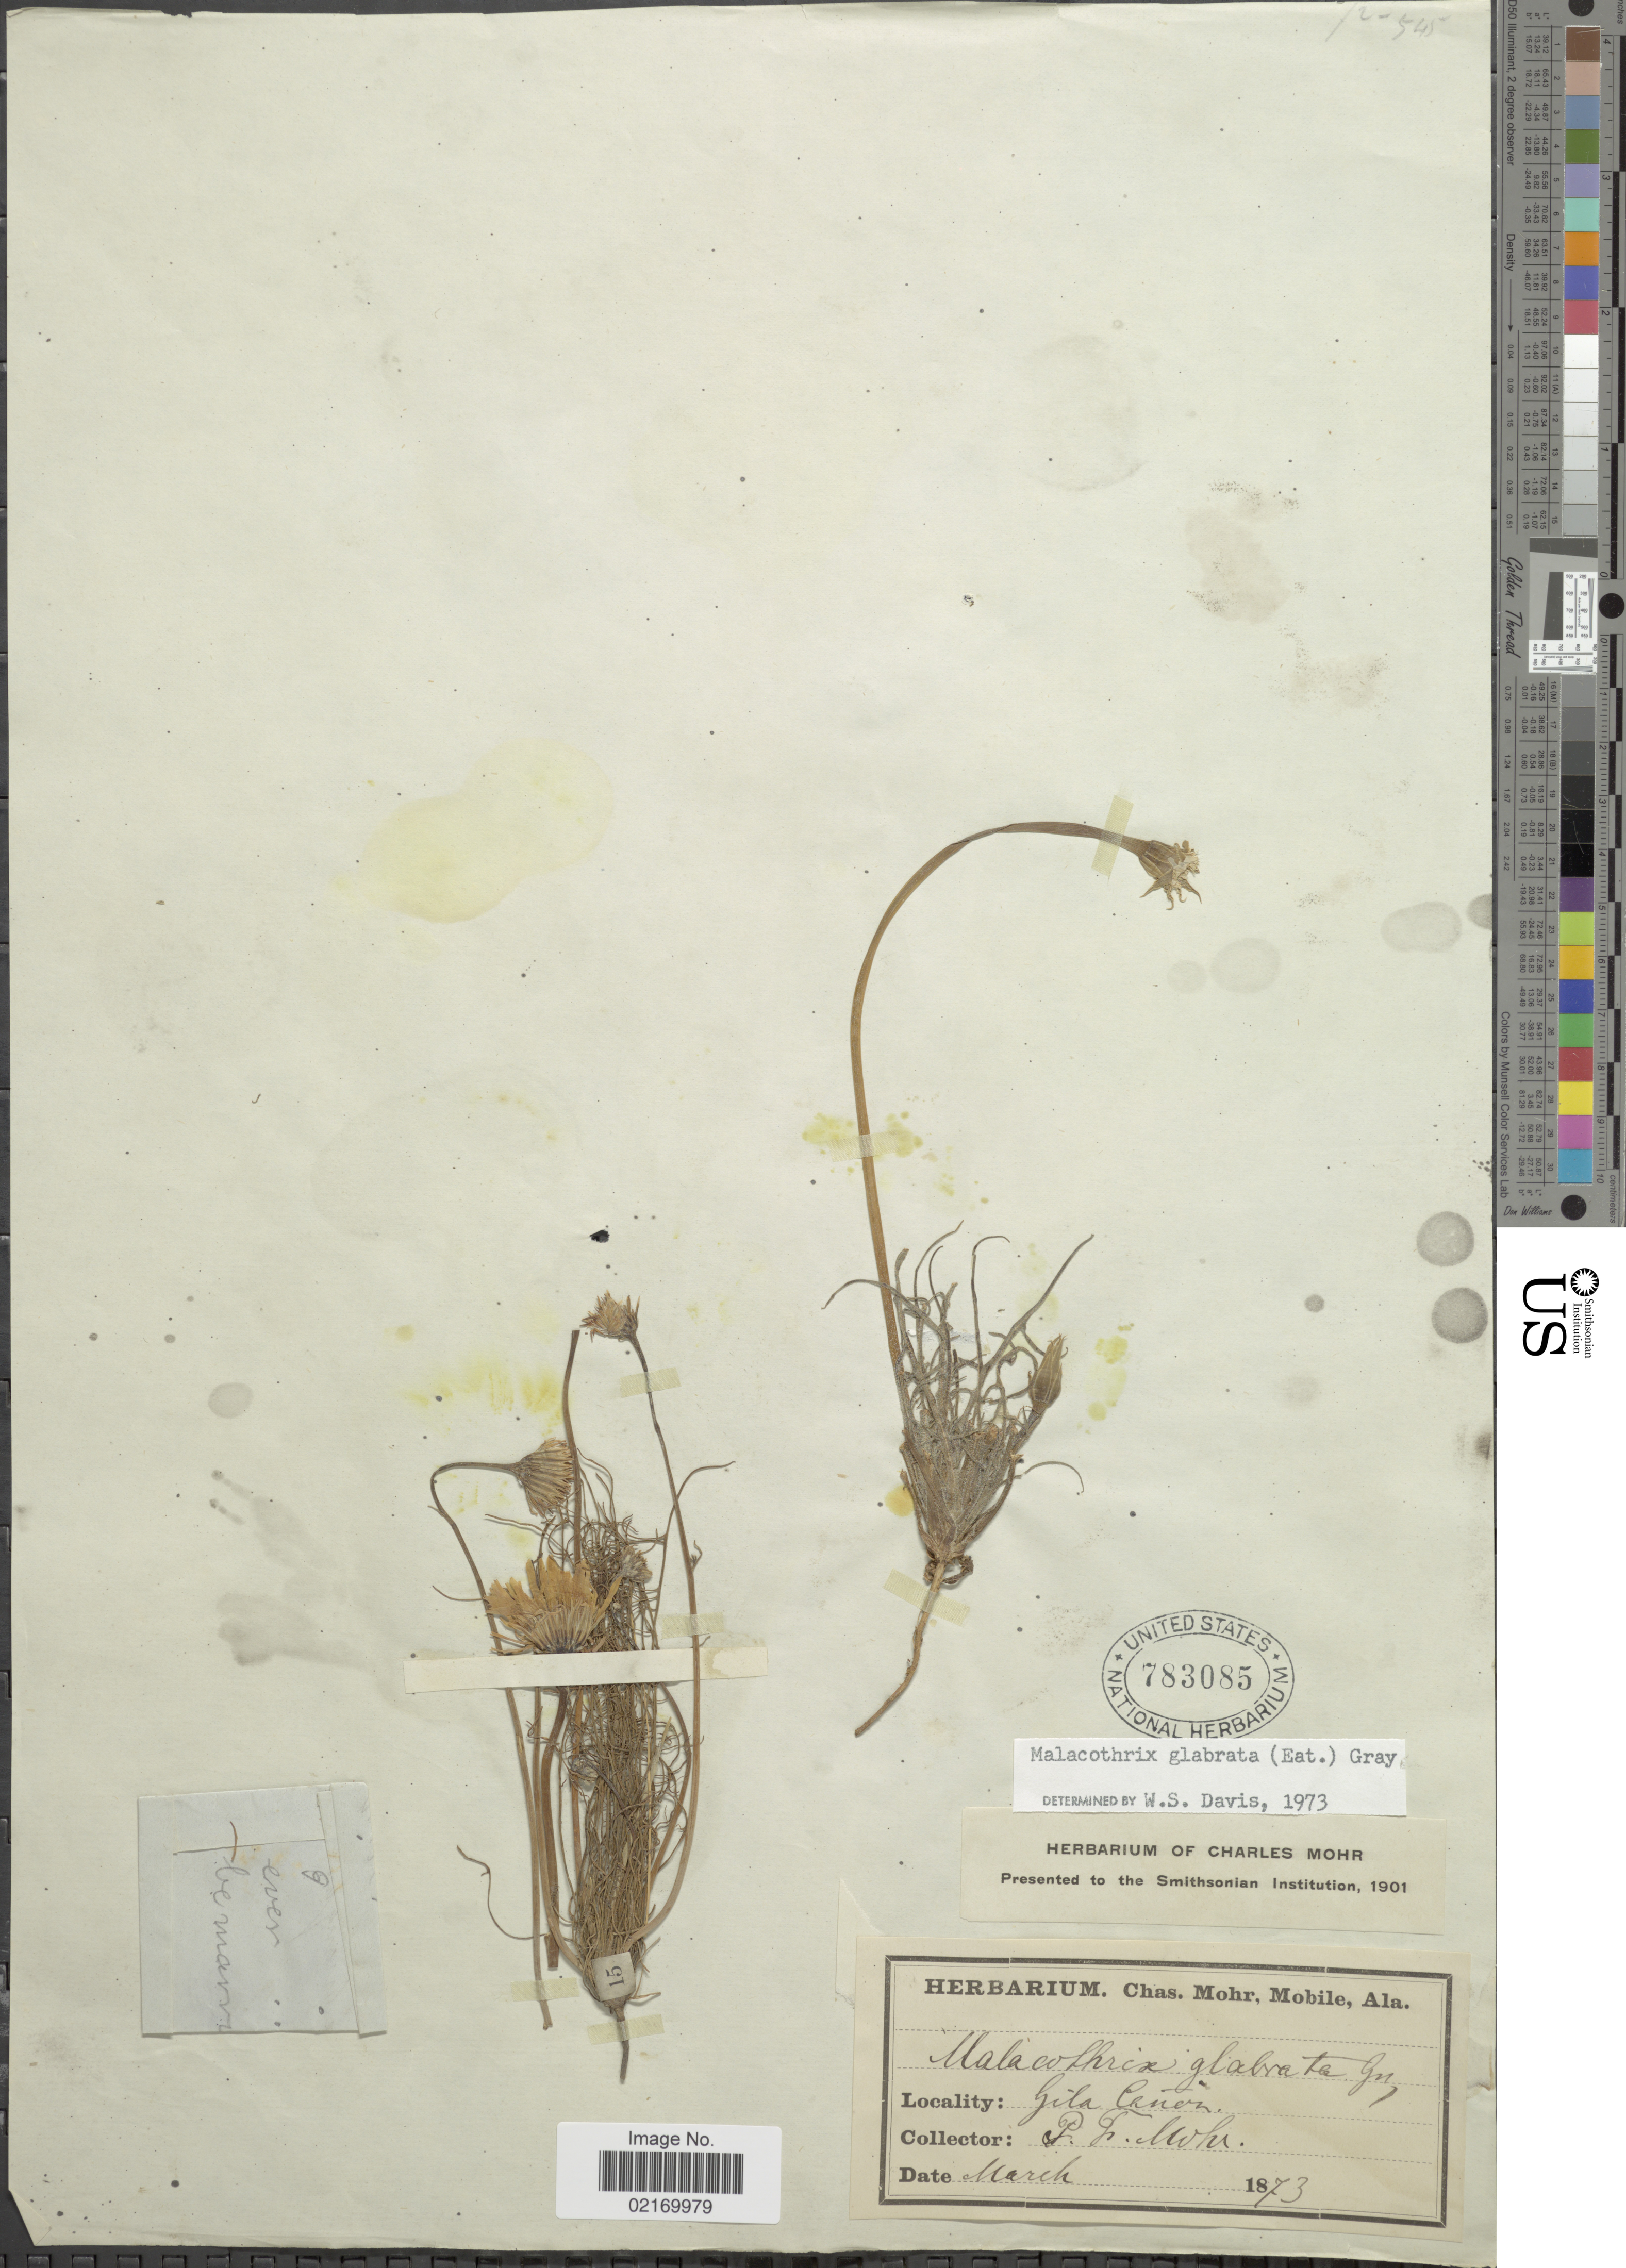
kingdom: Plantae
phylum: Tracheophyta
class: Magnoliopsida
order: Asterales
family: Asteraceae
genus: Malacothrix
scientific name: Malacothrix glabrata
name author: (A. Gray ex D.C. Eaton) A. Gray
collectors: P. F. Mohr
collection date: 1873-03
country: United States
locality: Gila Canon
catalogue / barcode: US 783085